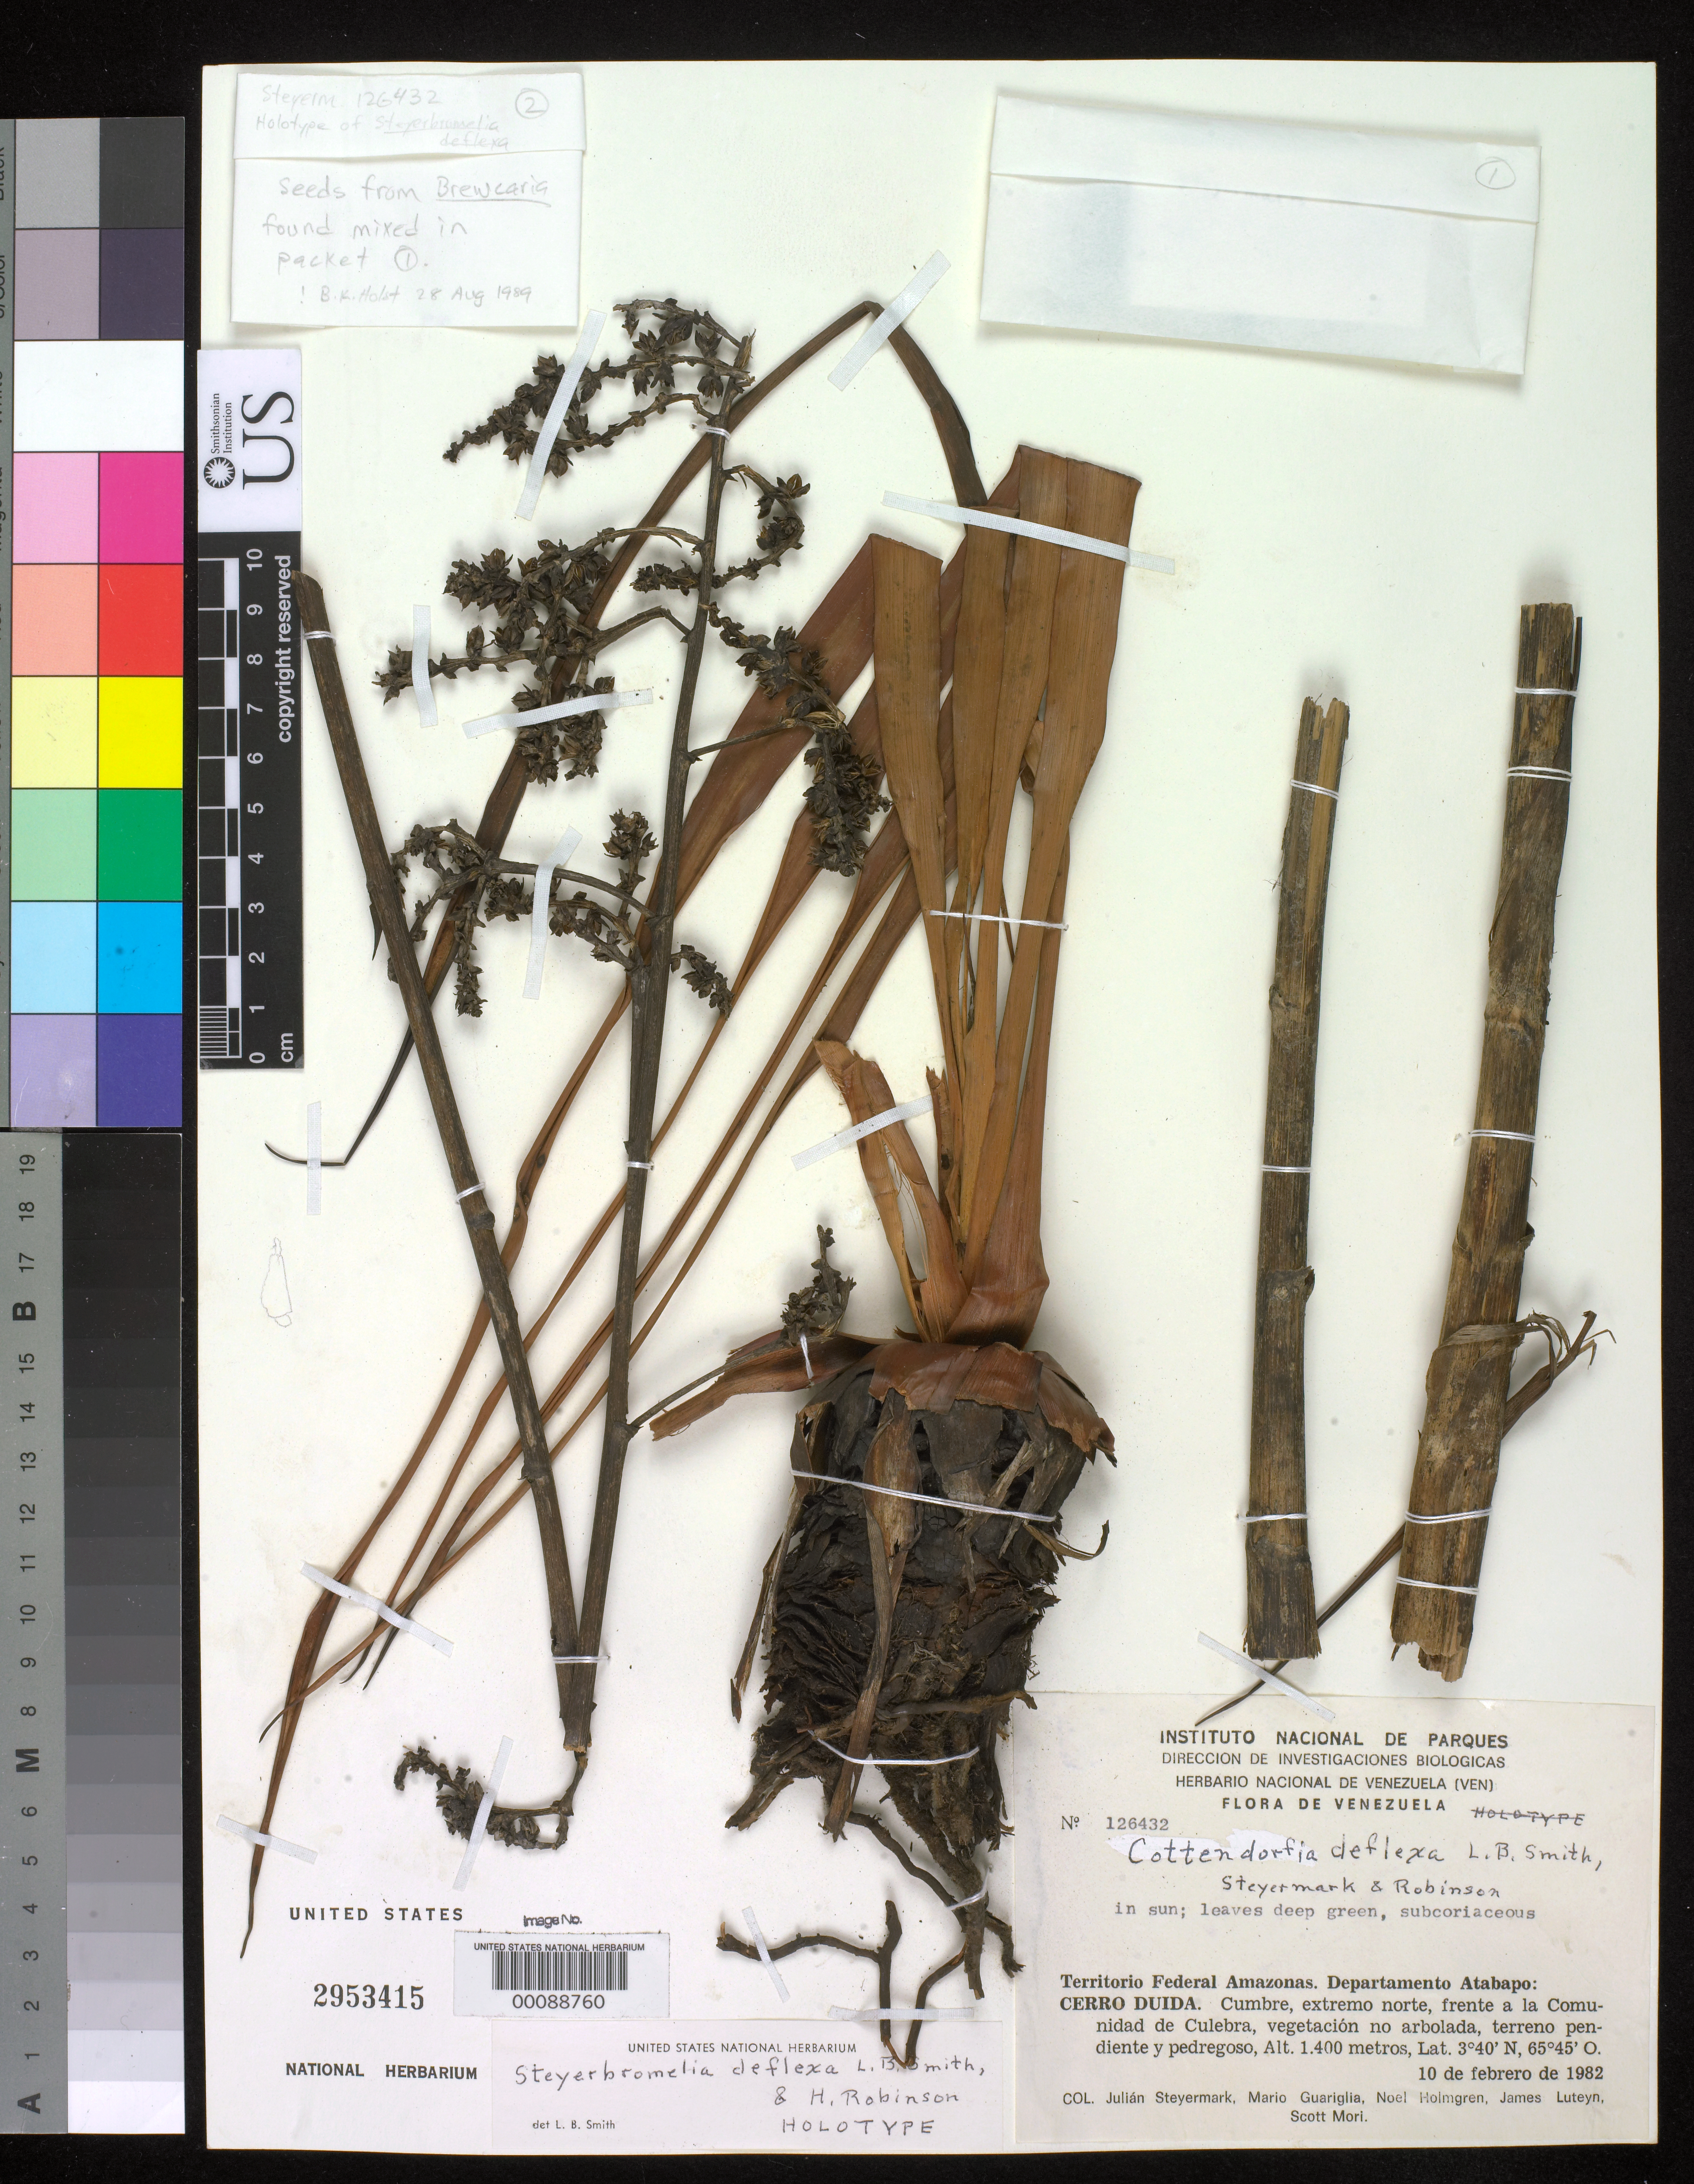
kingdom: Plantae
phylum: Tracheophyta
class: Liliopsida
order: Poales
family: Bromeliaceae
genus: Steyerbromelia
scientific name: Steyerbromelia deflexa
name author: L.B. Sm. & H. Rob.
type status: Holotype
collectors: J. Steyermark & et al.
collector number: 126432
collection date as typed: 10 Feb 1982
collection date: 1982-02-10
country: Venezuela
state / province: Amazonas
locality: Territorio Federal Amazonas. Departamento Atabapo: Cerro Duida. Cumbre, extremo norte, frente a la Comunidad de Culebra.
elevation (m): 1400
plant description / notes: Name published earlier in Acta Bot. Venez. 14(3): 12 (1984) but as nom. inval. because genus not validly published (no type species designated); generic and specific names validated in 1987.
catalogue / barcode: US 2953415